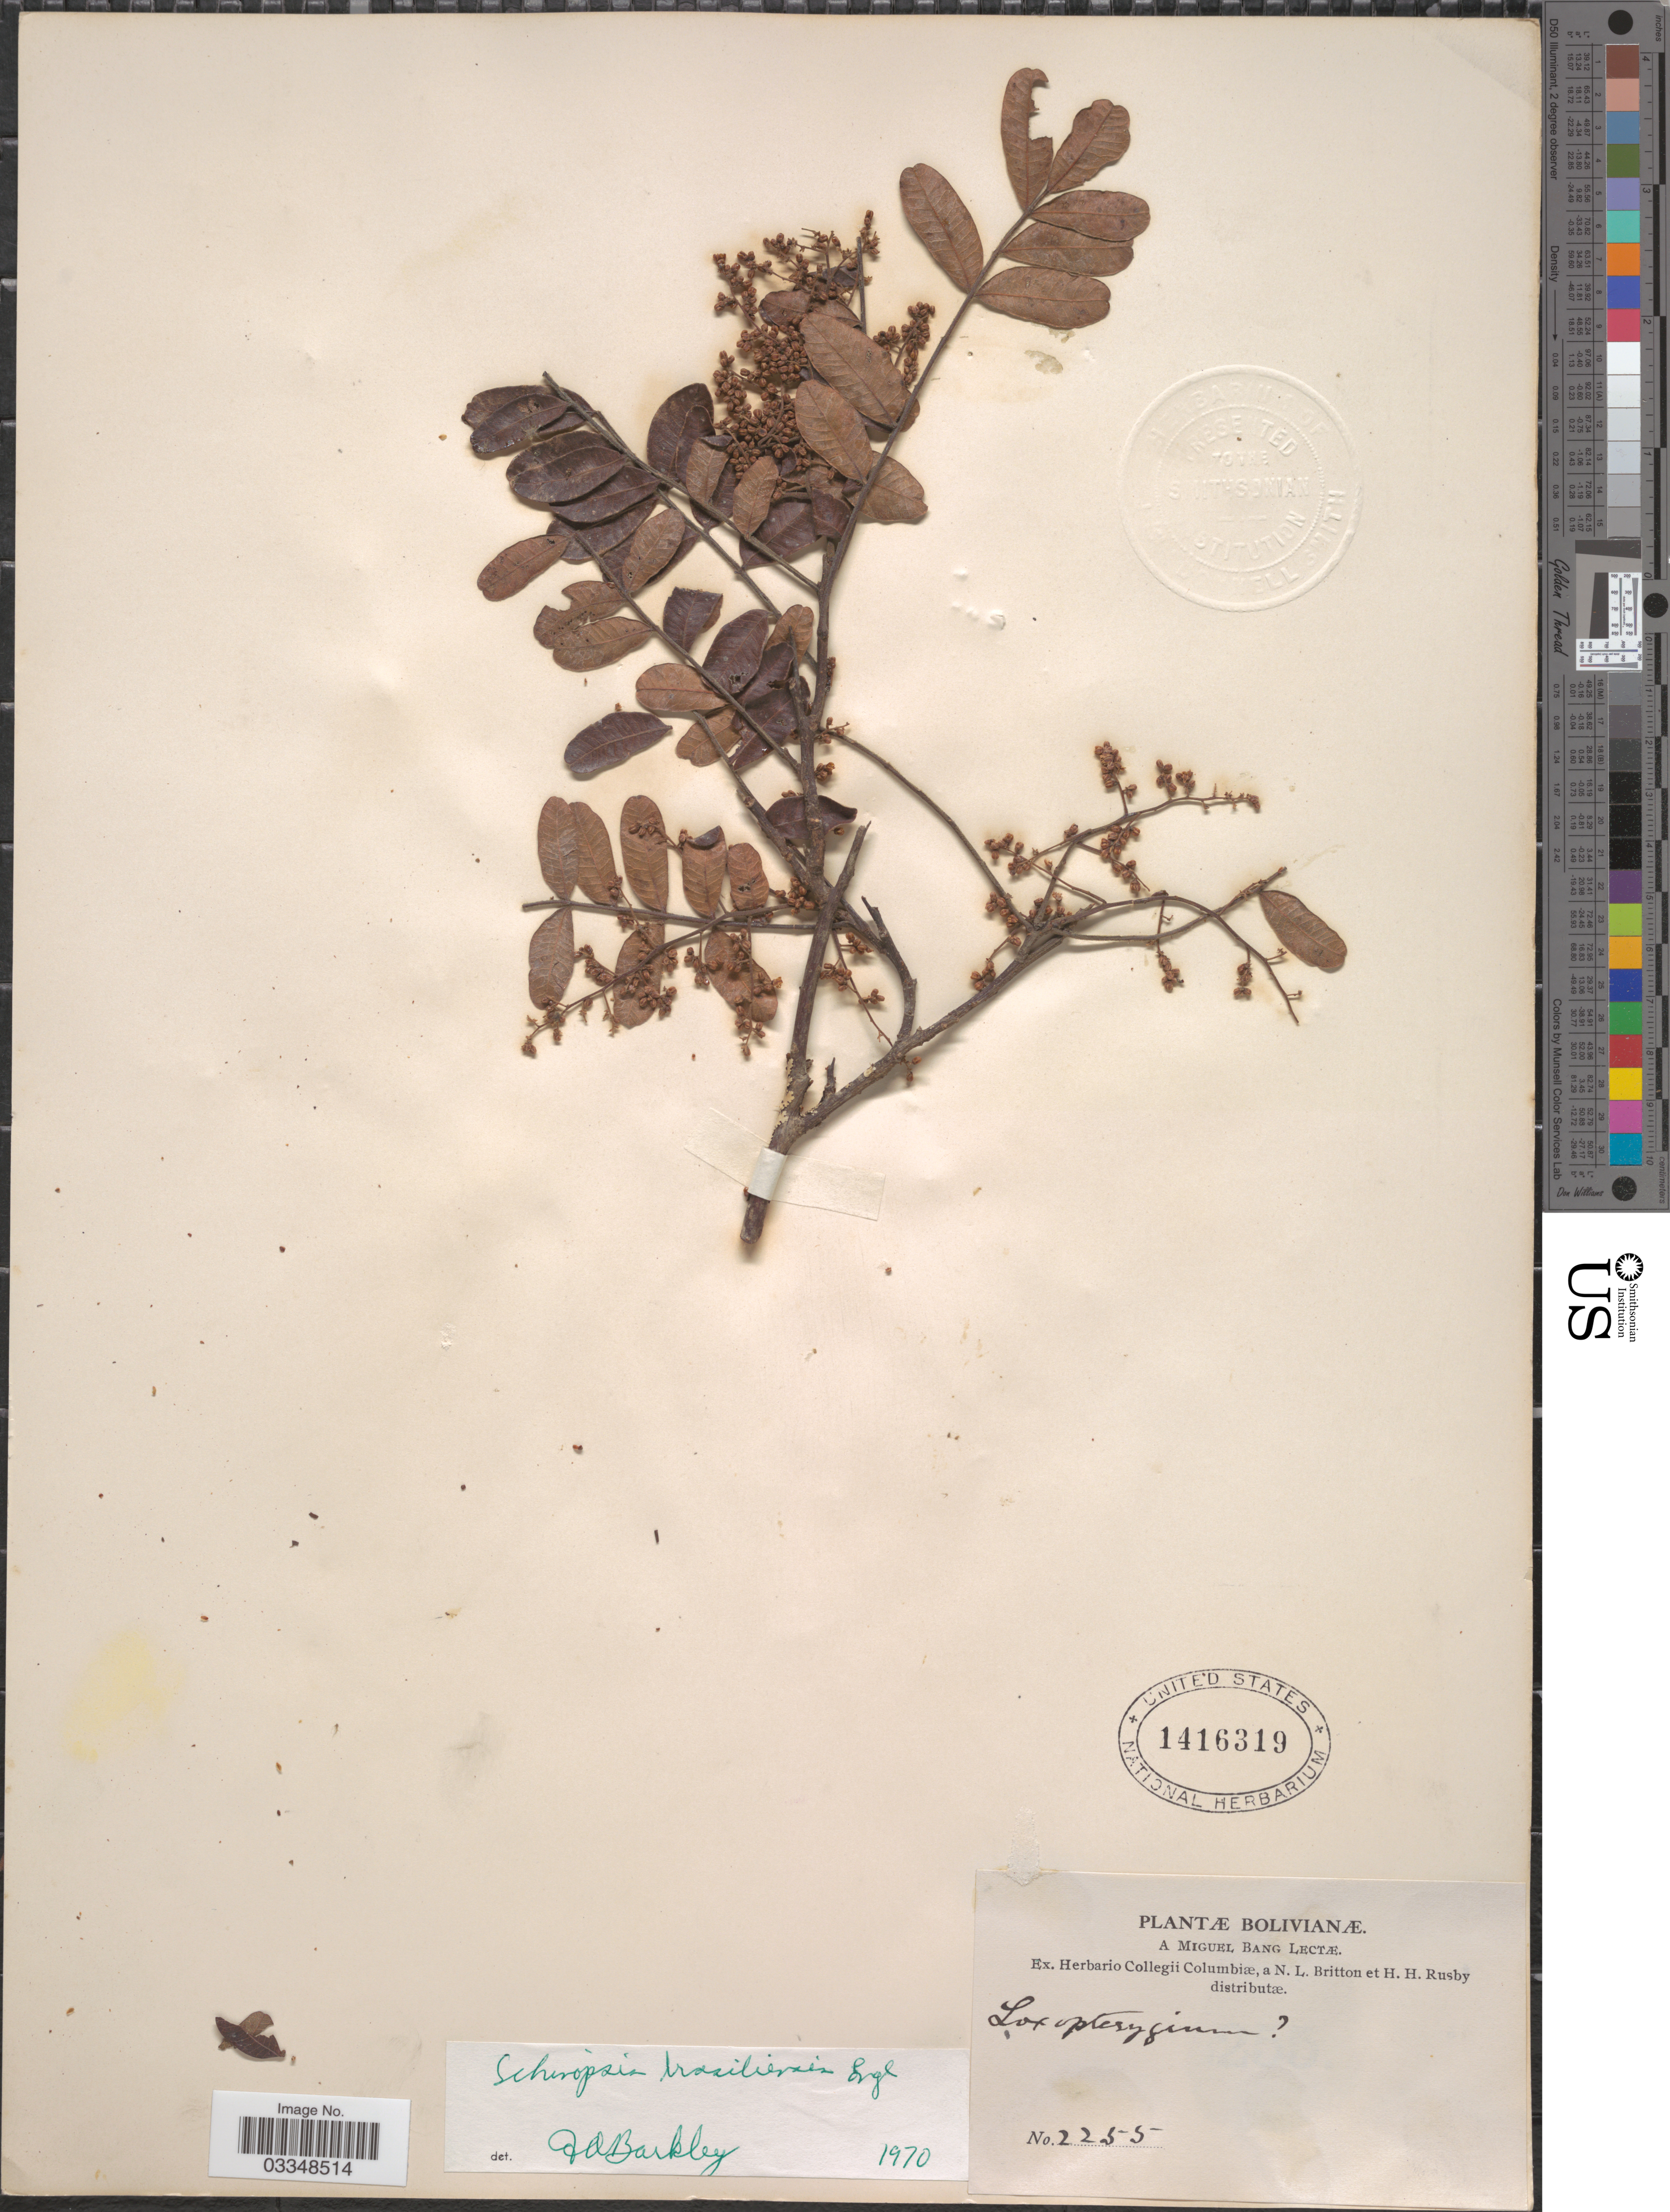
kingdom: Plantae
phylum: Tracheophyta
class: Magnoliopsida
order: Sapindales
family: Anacardiaceae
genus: Schinopsis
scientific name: Schinopsis brasiliensis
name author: Engl.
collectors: M. Bang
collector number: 2255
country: Bolivia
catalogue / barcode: US 1416319